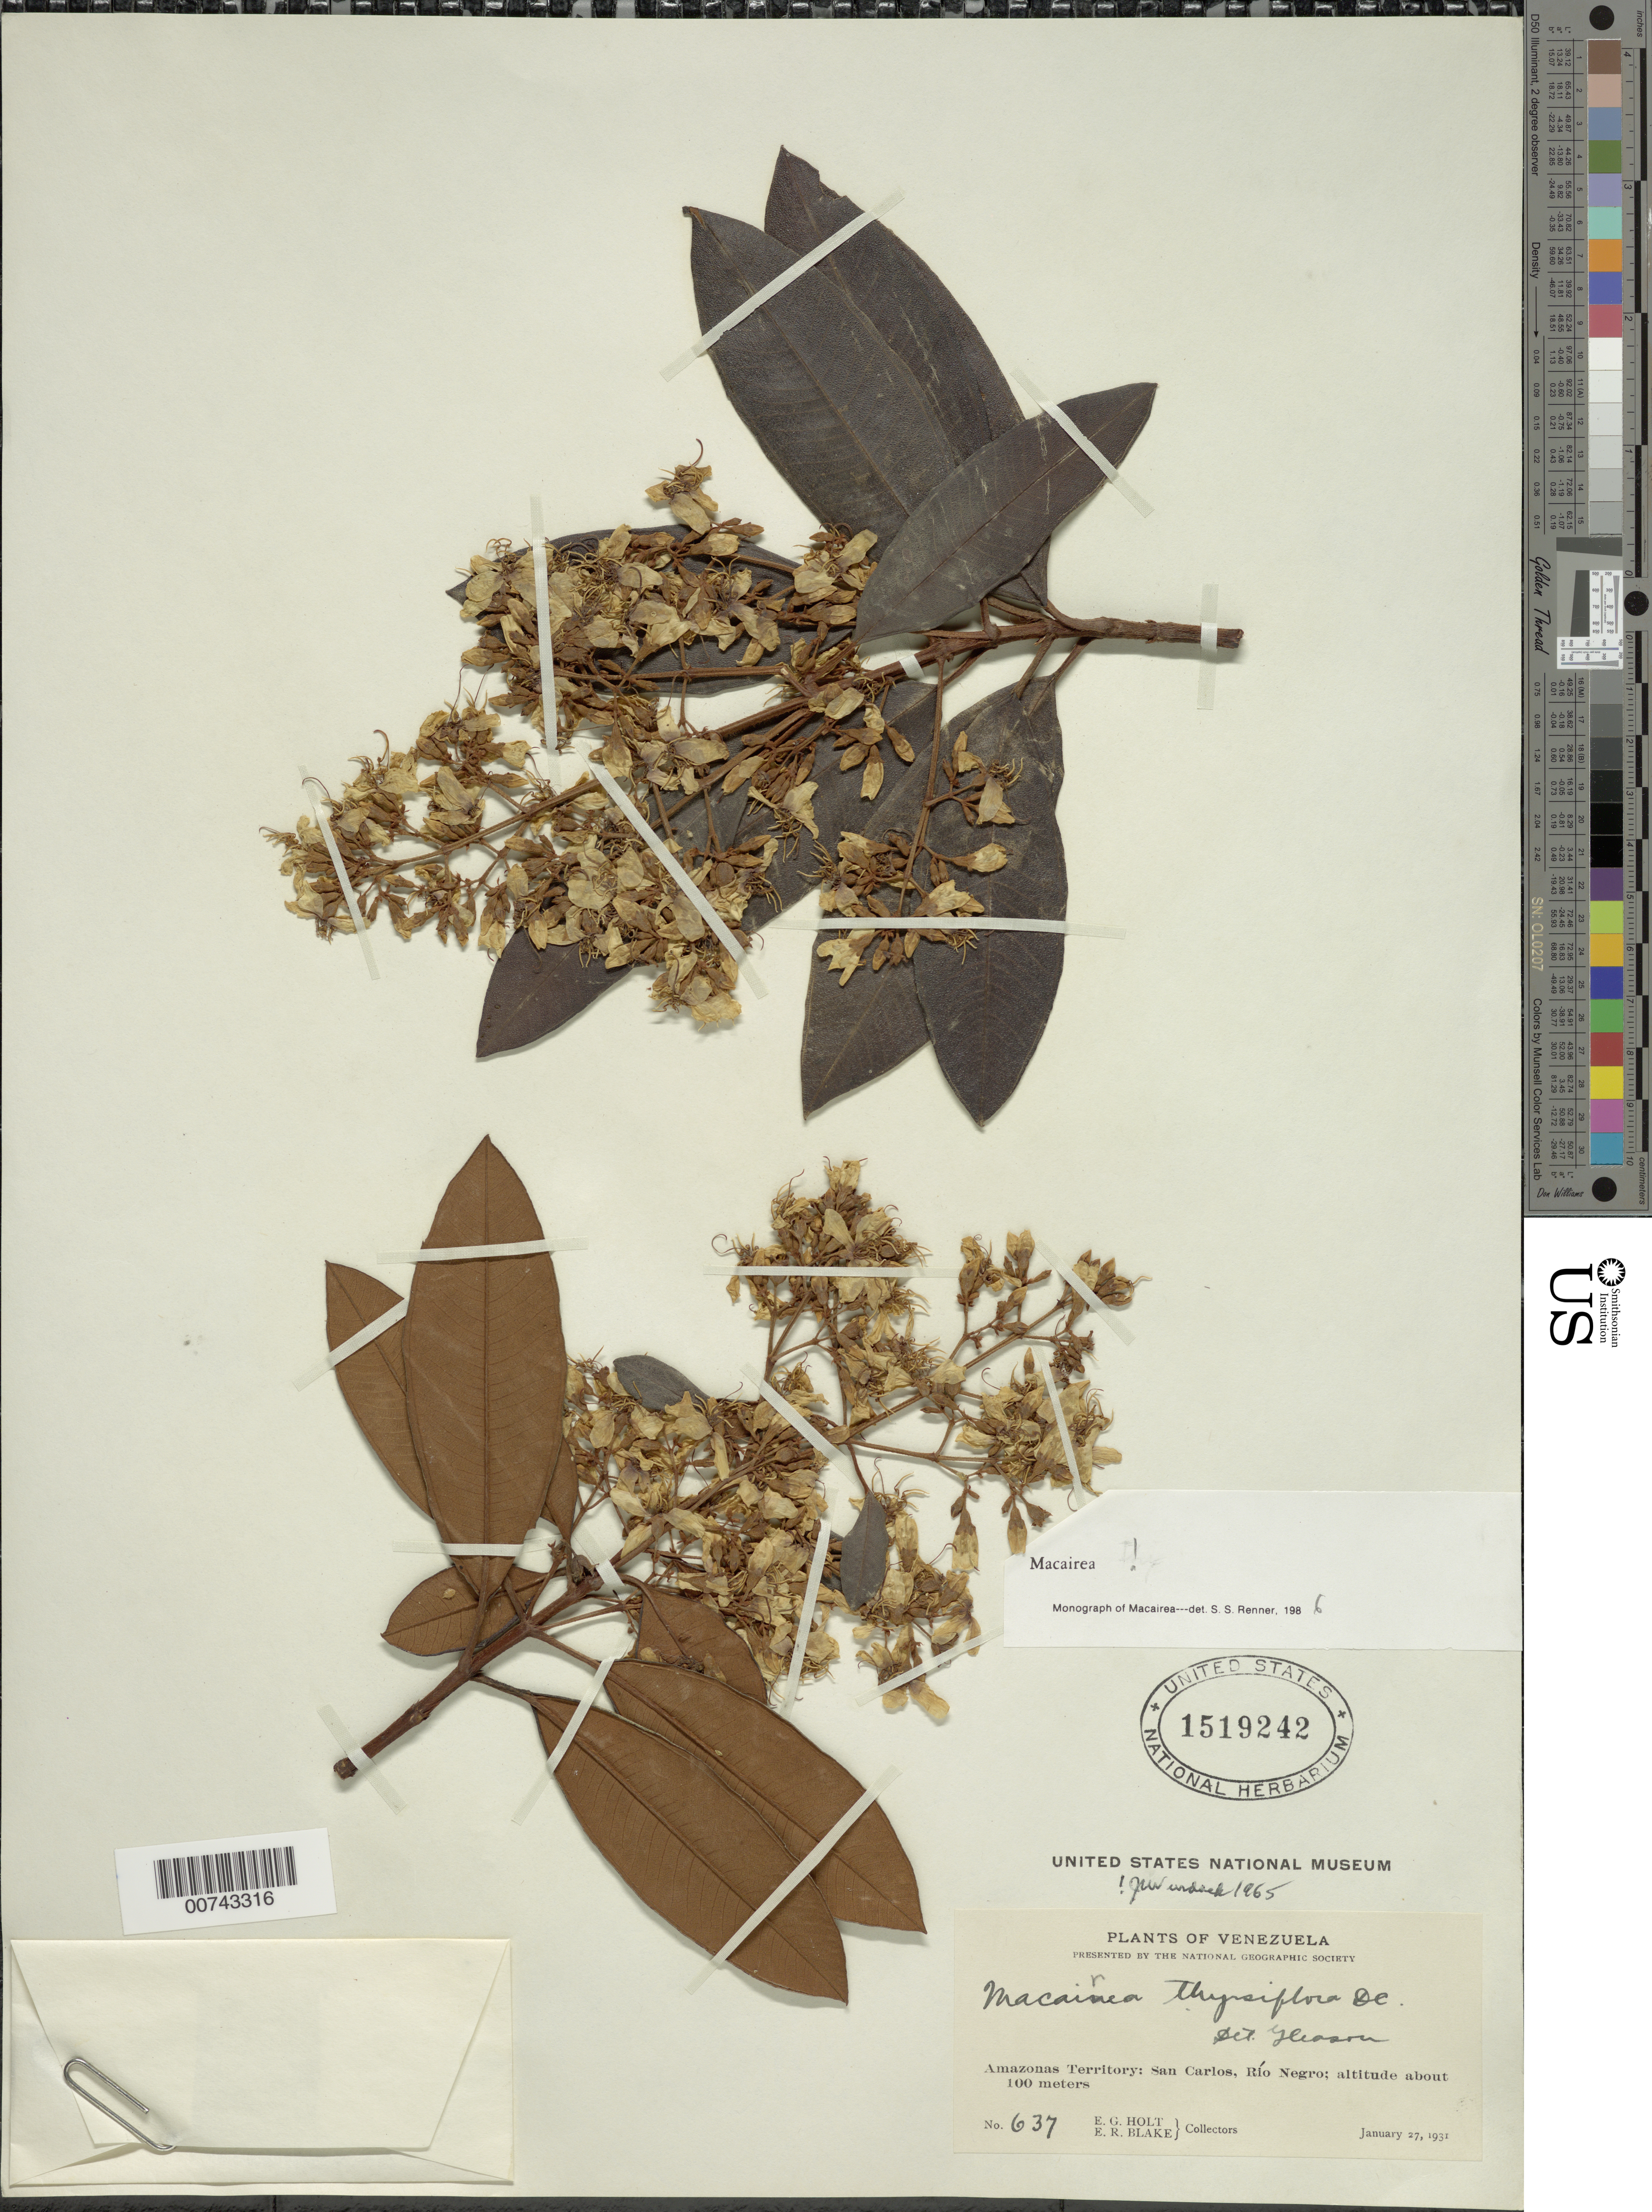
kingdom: Plantae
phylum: Tracheophyta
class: Magnoliopsida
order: Myrtales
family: Melastomataceae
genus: Macairea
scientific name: Macairea thyrsiflora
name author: DC.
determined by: Nunes da Silva, Diego, (RB), Jardim Botanico do Rio de Janeiro - Herbario (BRAZIL)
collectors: E. Holt & E. R. Blake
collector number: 637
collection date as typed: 27-Jan-31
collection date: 1931-01-27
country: Venezuela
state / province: Amazonas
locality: San Carlos, Río Negro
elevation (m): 100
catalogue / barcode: US 1519242